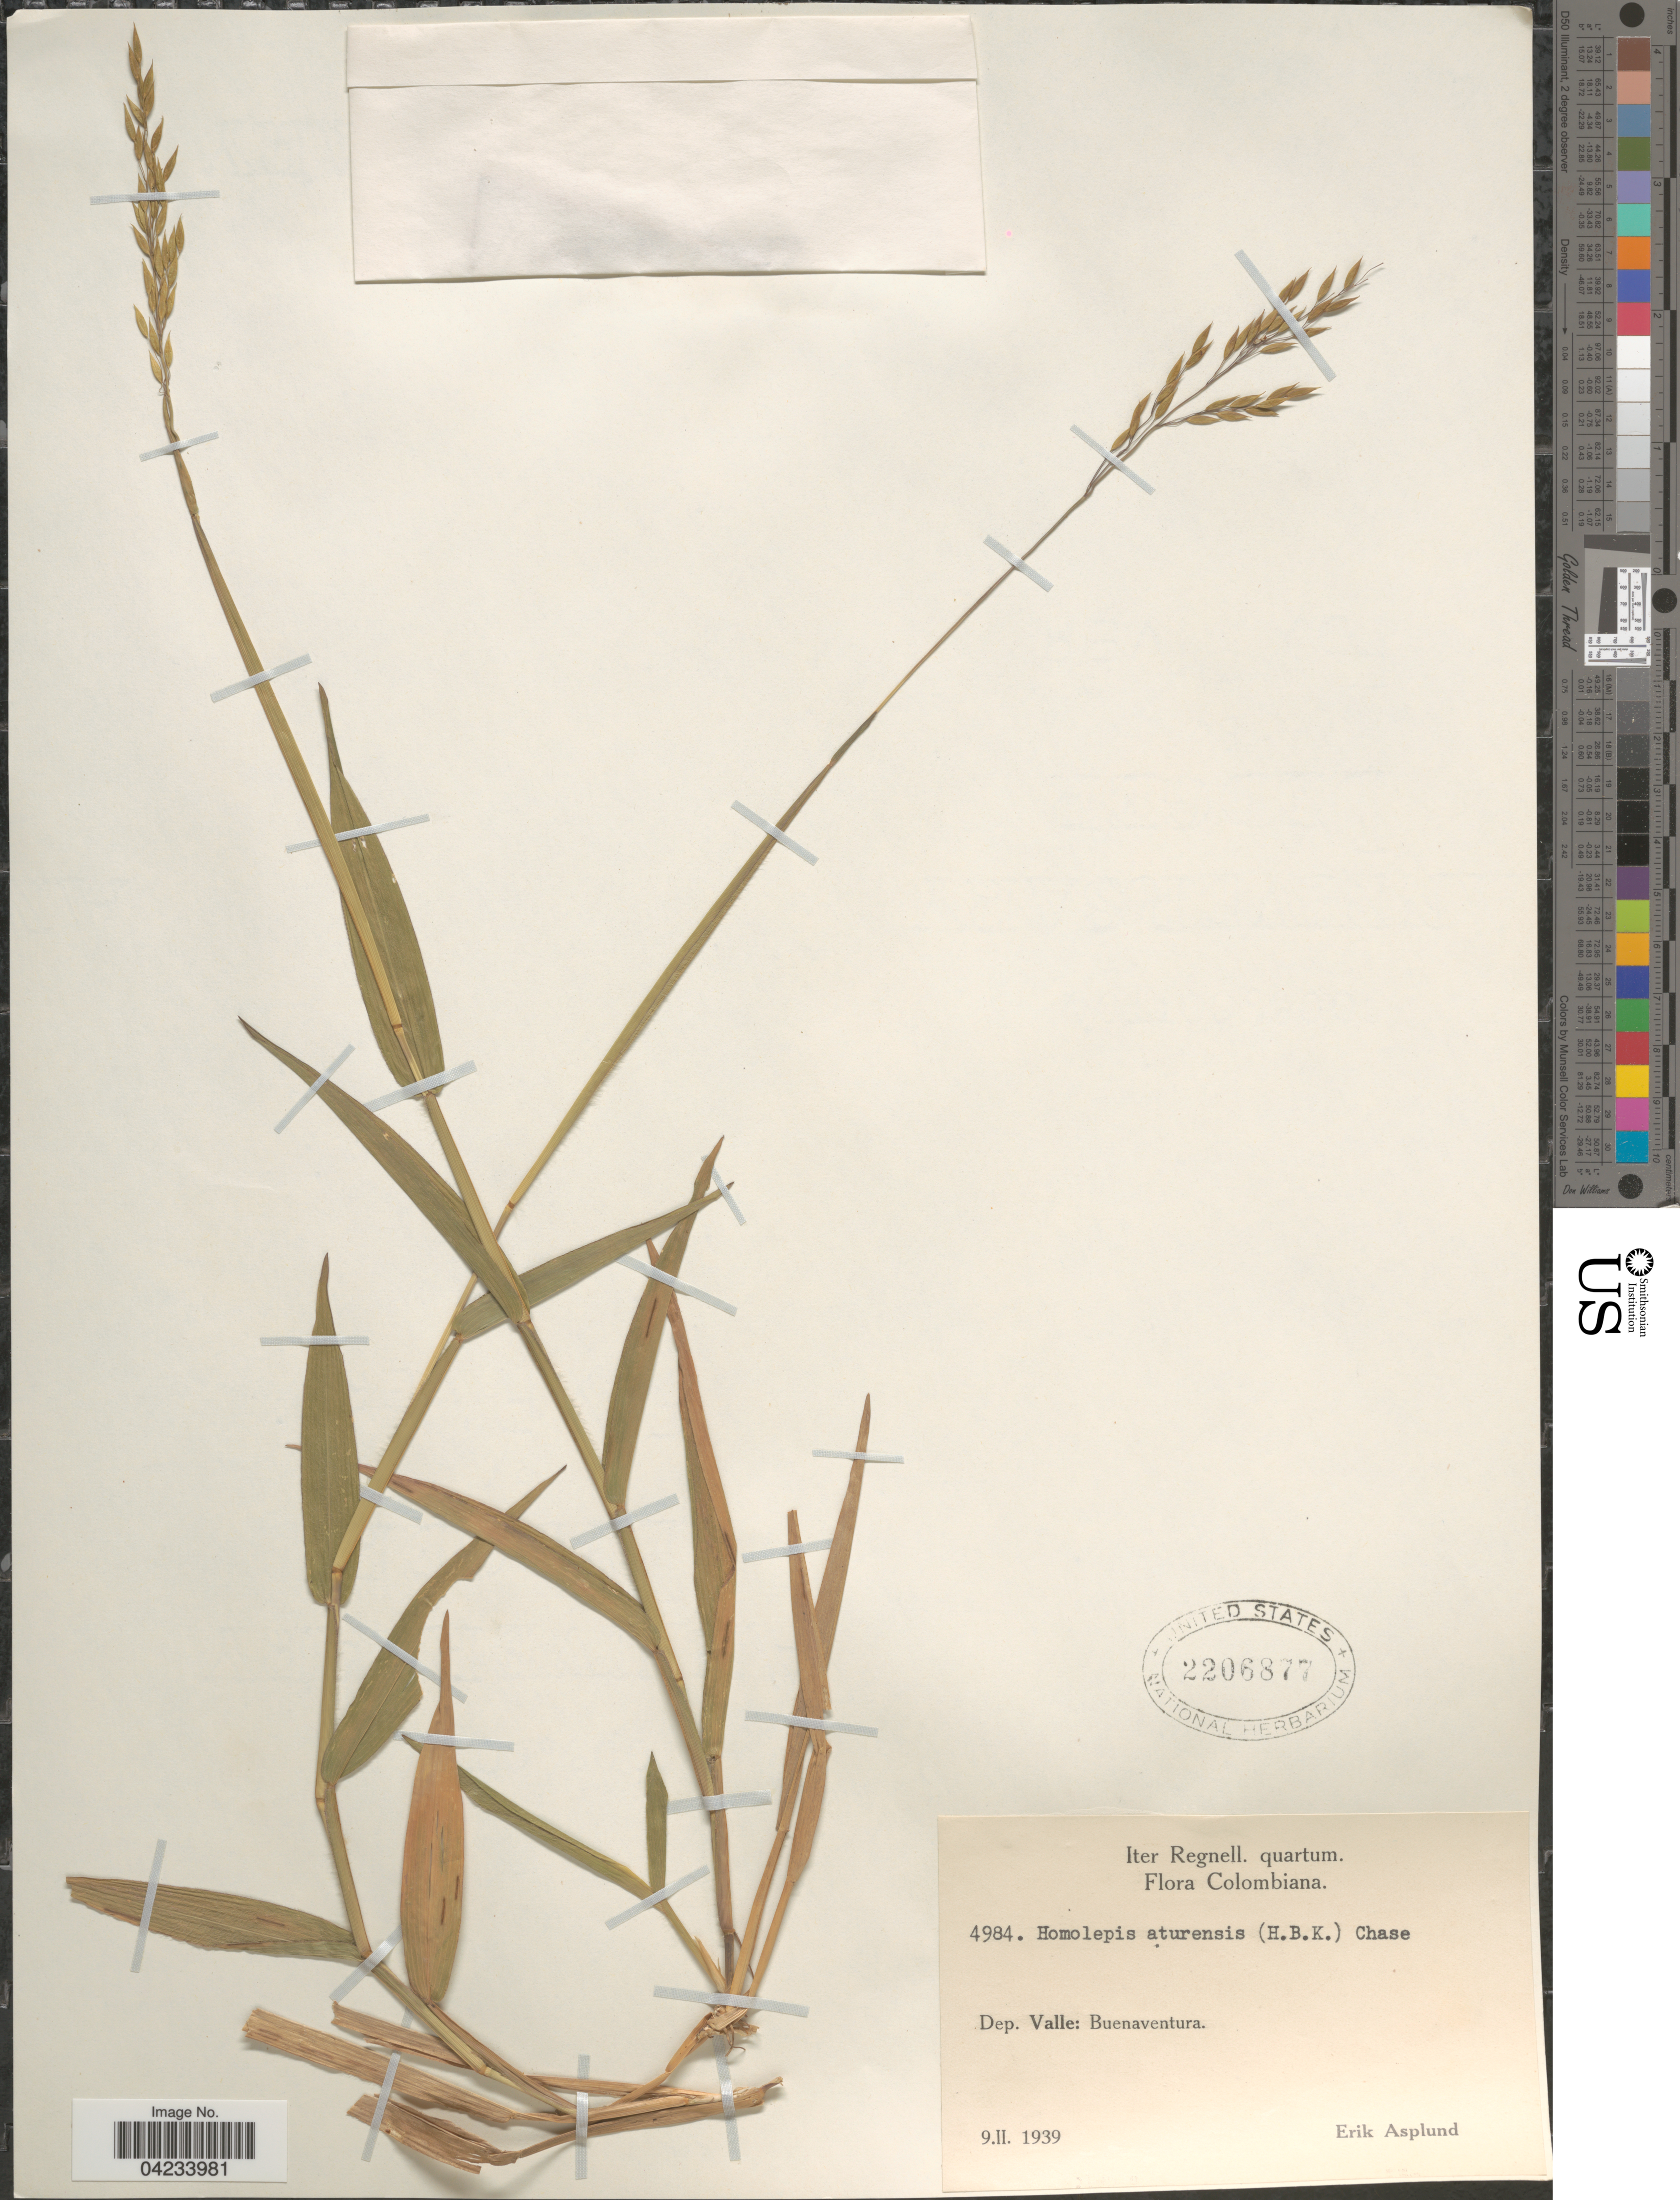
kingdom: Plantae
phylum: Tracheophyta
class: Liliopsida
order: Poales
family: Poaceae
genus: Homolepis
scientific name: Homolepis aturensis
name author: (Kunth) Chase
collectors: E. Asplund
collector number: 4984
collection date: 1939-02-09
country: Colombia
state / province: Valle del Cauca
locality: Iter Regnell. quartum. Dep. Valle: Buenaventura.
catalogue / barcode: US 2206877